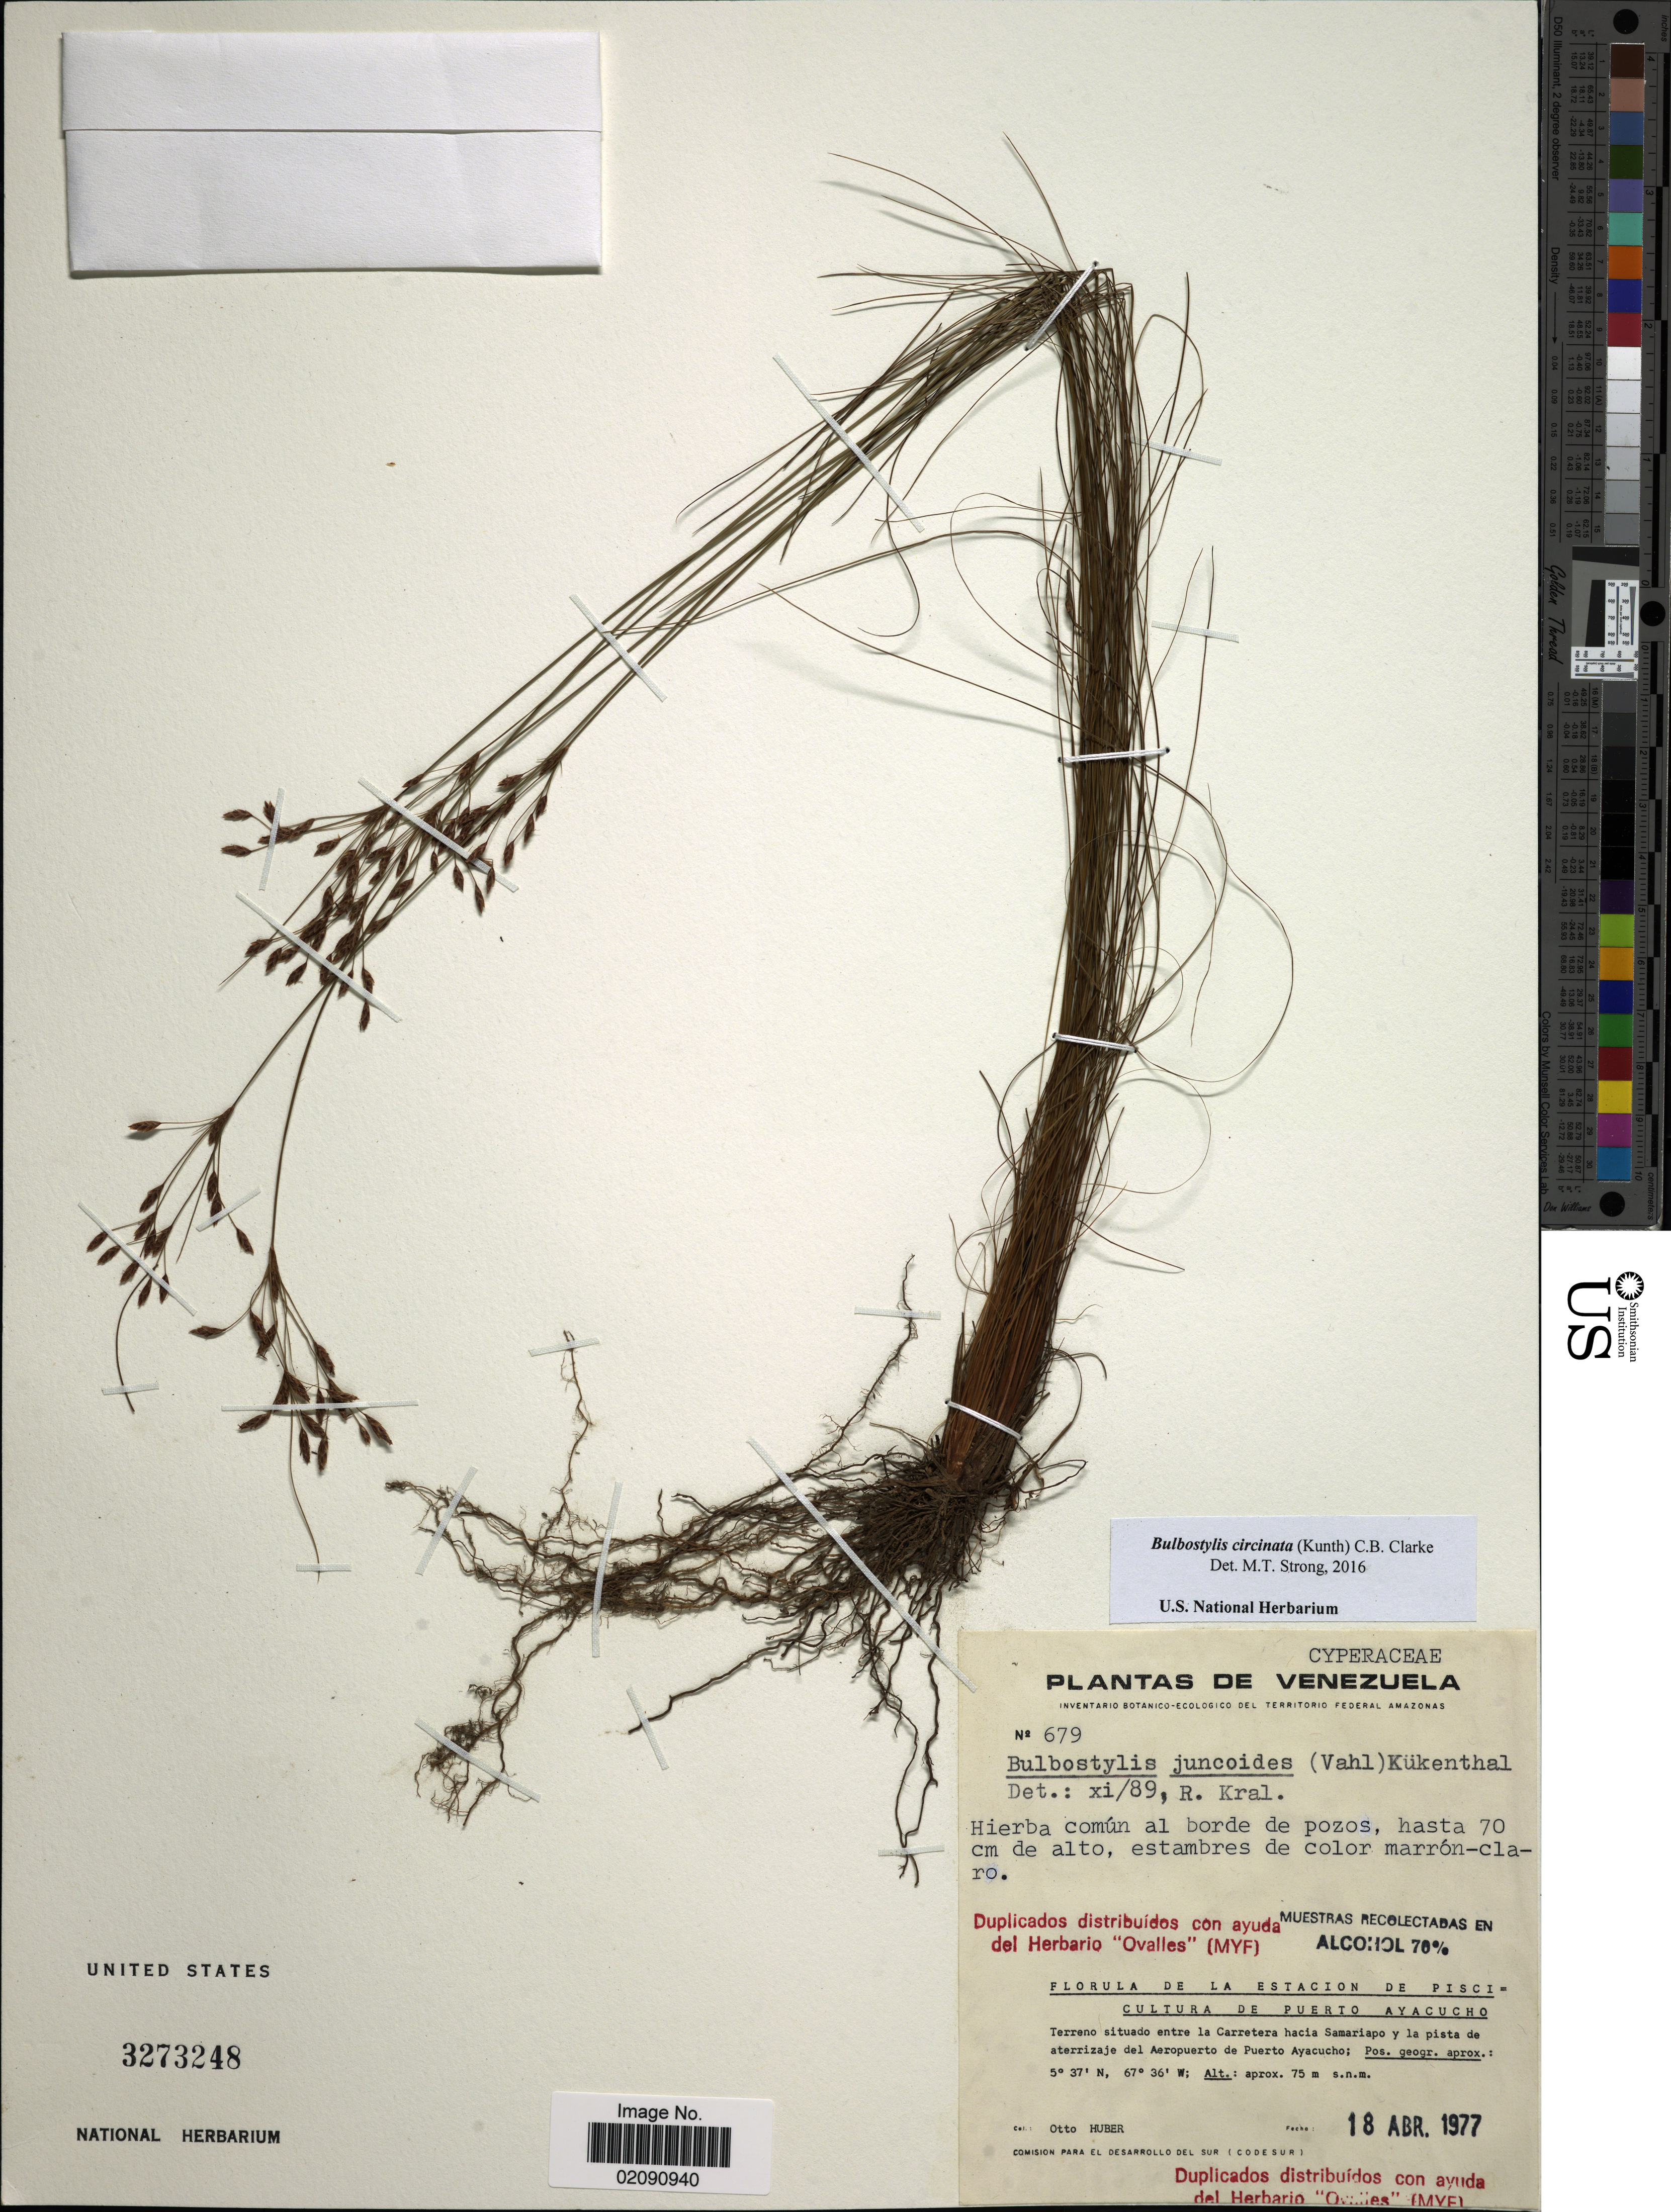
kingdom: Plantae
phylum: Tracheophyta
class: Liliopsida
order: Poales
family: Cyperaceae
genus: Bulbostylis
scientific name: Bulbostylis circinata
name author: (Kunth) C.B. Clarke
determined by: Strong, M. T., (US), Smithsonian Institution - National Museum of Natural History (UNITED STATES)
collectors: O. Huber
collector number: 679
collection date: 1977-04-18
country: Venezuela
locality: Estacion de Pisciultura de Puerto Ayacucho, Terreno situado entre la Carretera hacia Samariapo y la pista de aterrizaje del Aeropuerto de Puerto Ayacucho.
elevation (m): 75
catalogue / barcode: US 3273248